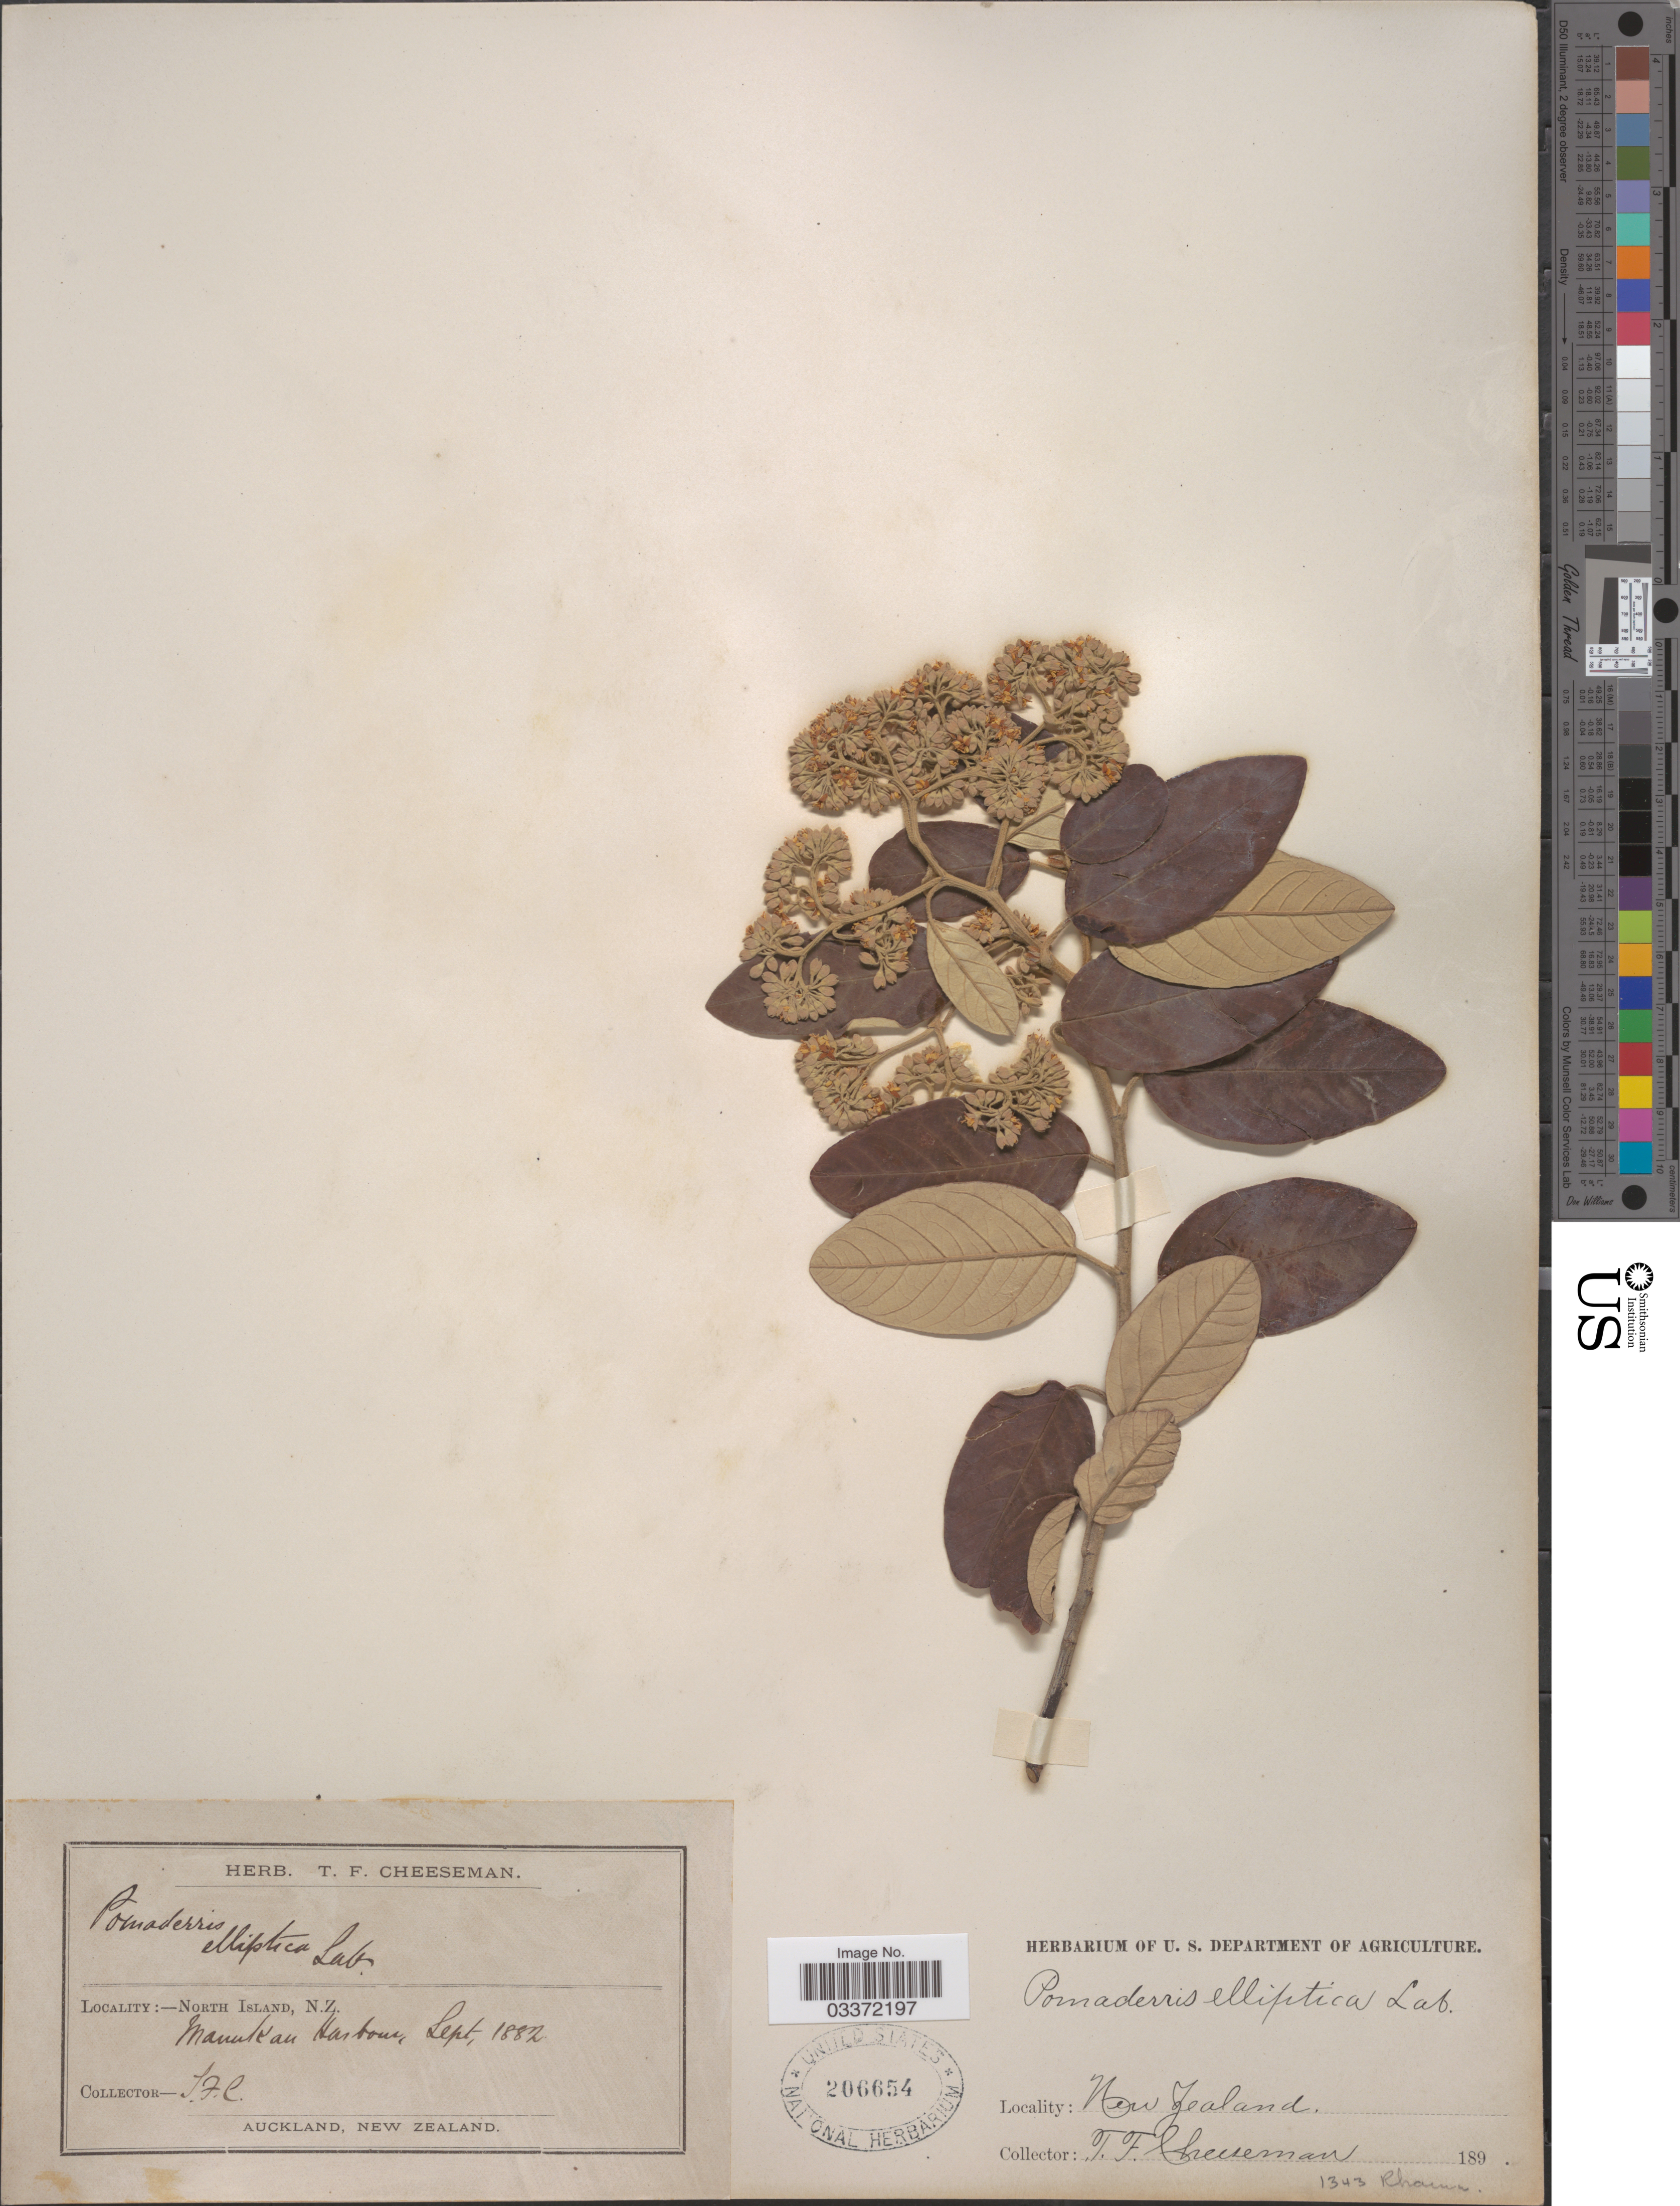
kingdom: Plantae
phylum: Tracheophyta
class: Magnoliopsida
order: Rosales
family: Rhamnaceae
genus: Pomaderris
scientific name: Pomaderris elliptica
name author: Labill.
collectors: T. F. Cheeseman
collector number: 1343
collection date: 1882-09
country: New Zealand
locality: North Island, Manukau Harbour.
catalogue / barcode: US 206654